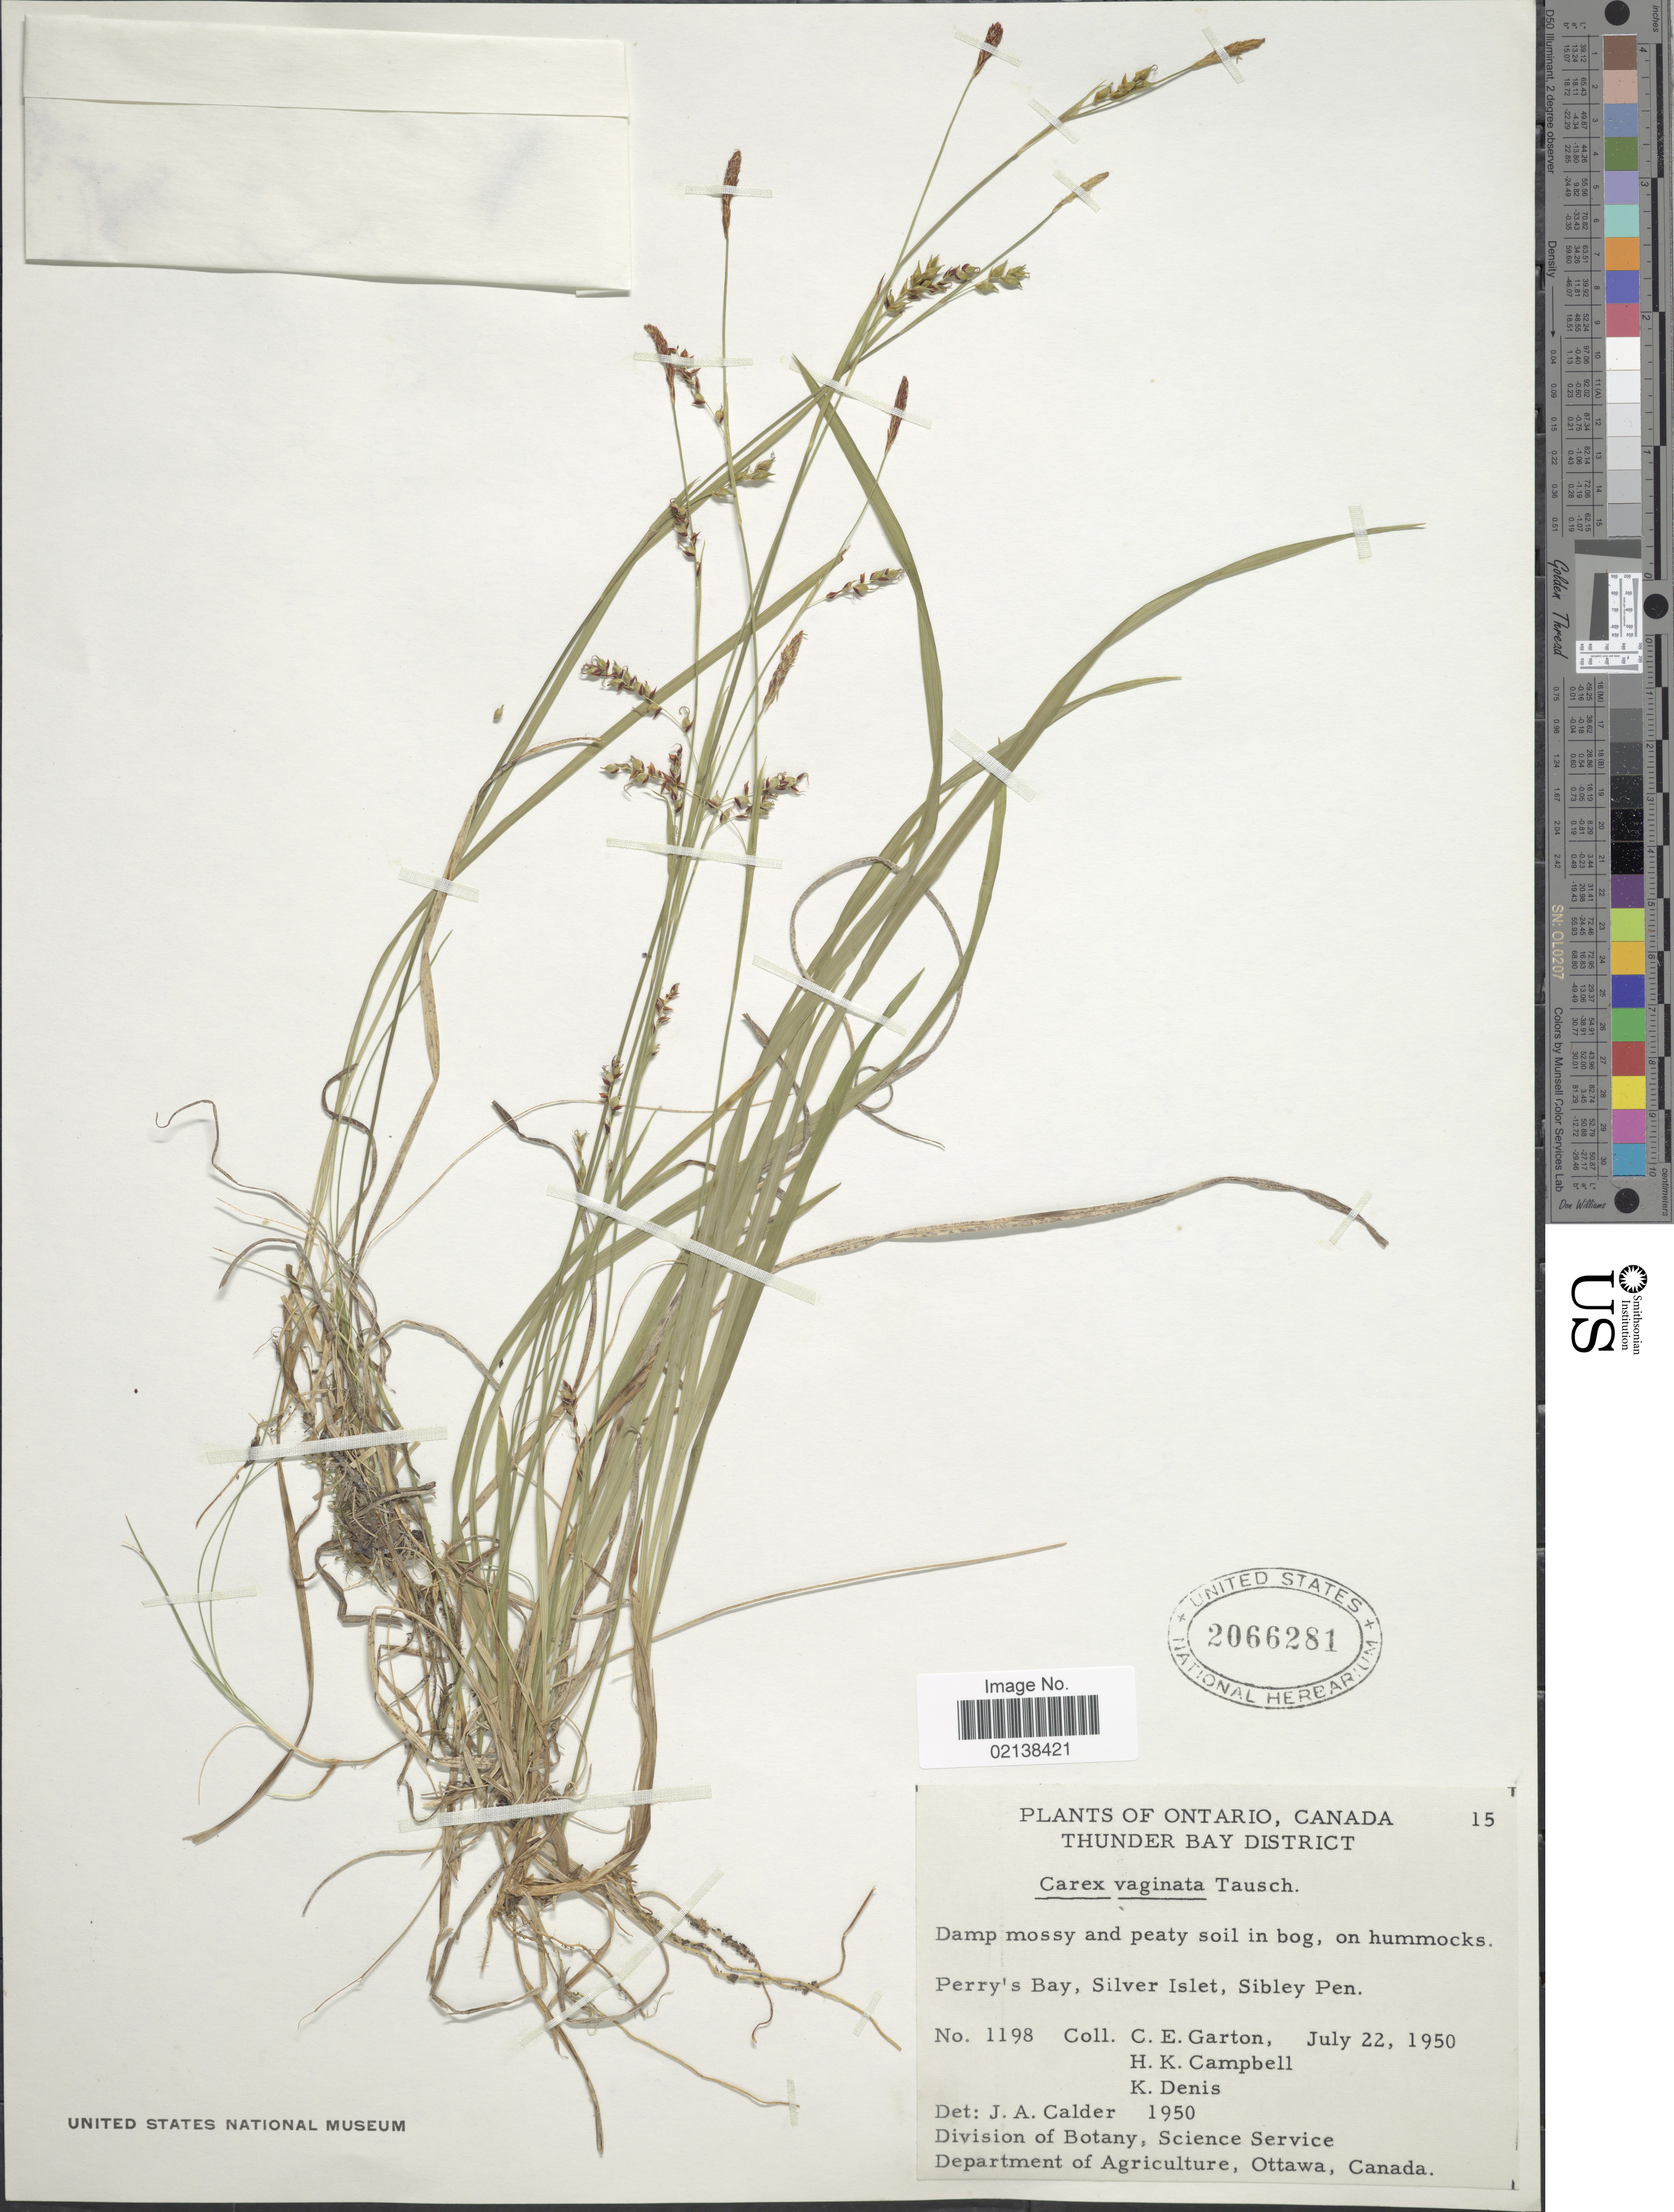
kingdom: Plantae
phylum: Tracheophyta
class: Liliopsida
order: Poales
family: Cyperaceae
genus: Carex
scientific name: Carex vaginata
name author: Tausch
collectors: C. E. Garton, H. K. Campbell & K. Denis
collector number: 1198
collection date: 1950-07-22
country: Canada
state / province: Ontario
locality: Thunder Bay District, Perry's Bay, Silver Islet, Sibley Pen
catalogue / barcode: US 2066281